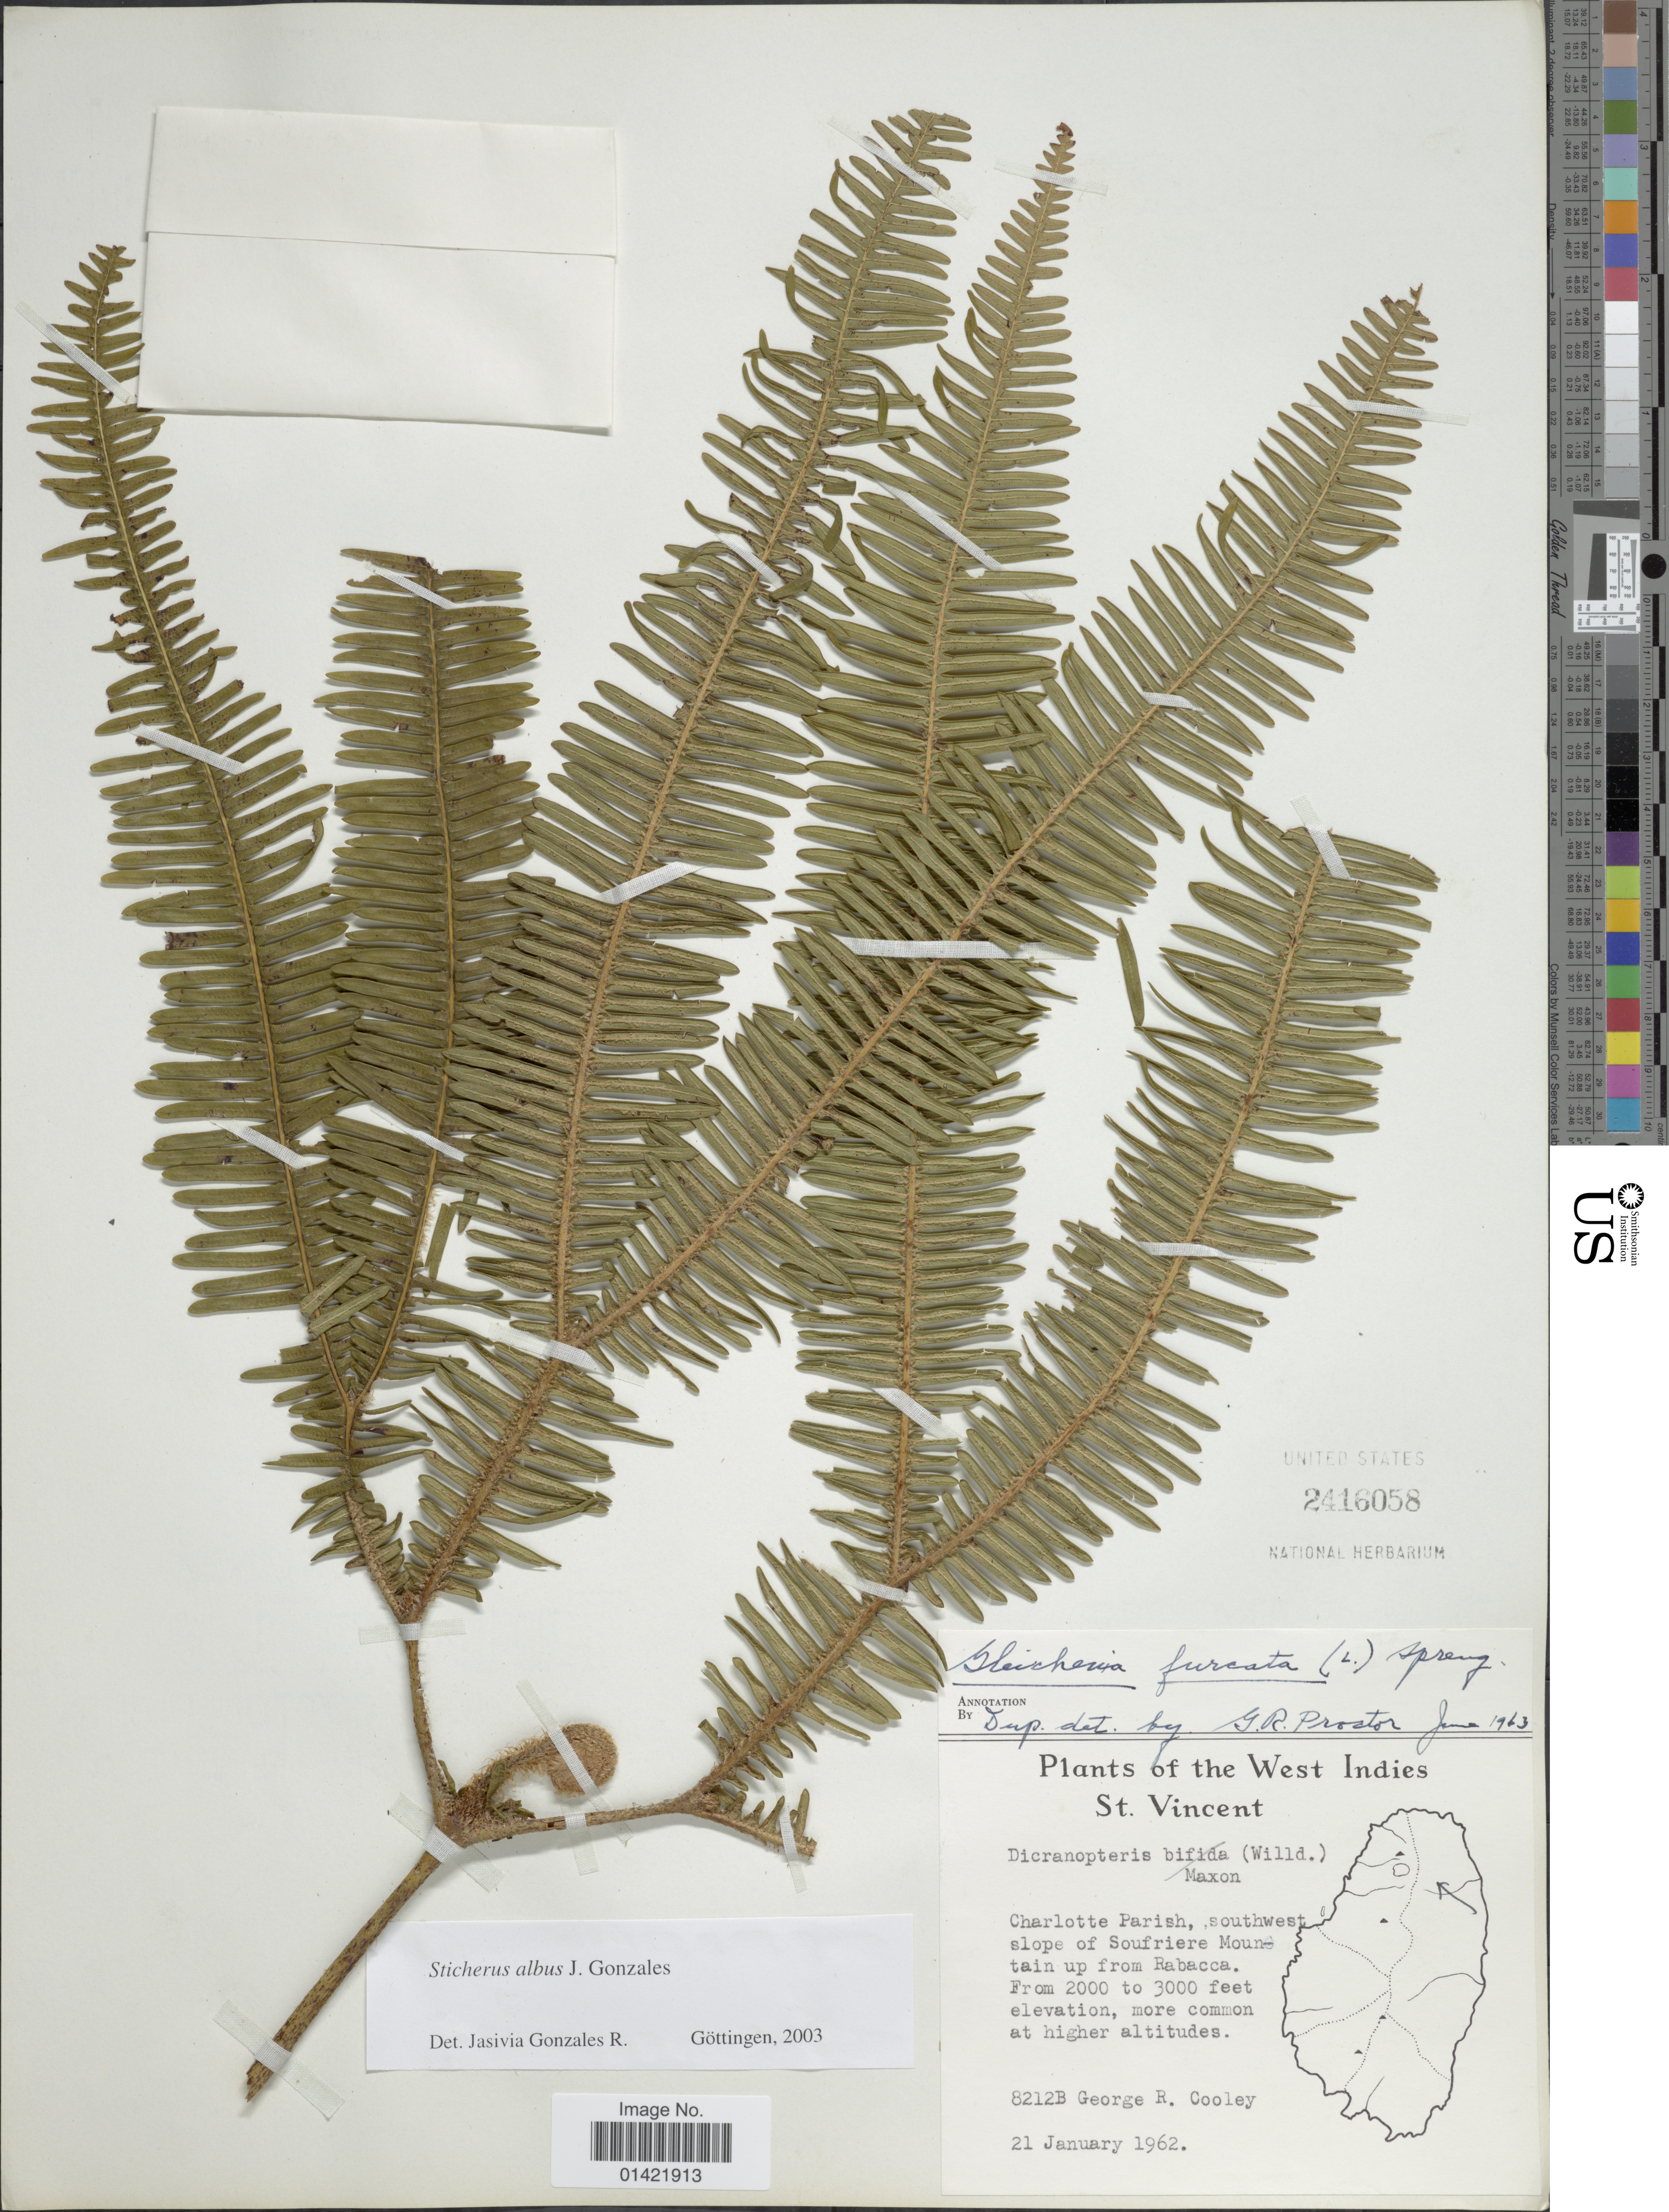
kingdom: Plantae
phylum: Tracheophyta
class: Polypodiopsida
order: Gleicheniales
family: Gleicheniaceae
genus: Sticherus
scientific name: Sticherus albus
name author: J. Gonzales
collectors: G. R. Cooley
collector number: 8212B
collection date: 1962-01-21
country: St. Vincent - Grenadines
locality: The West Indies. St. Vincent. Charlotte Parish, southwest slope of Soufriere Mountain up from Rabacca.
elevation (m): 610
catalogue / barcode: US 2416058